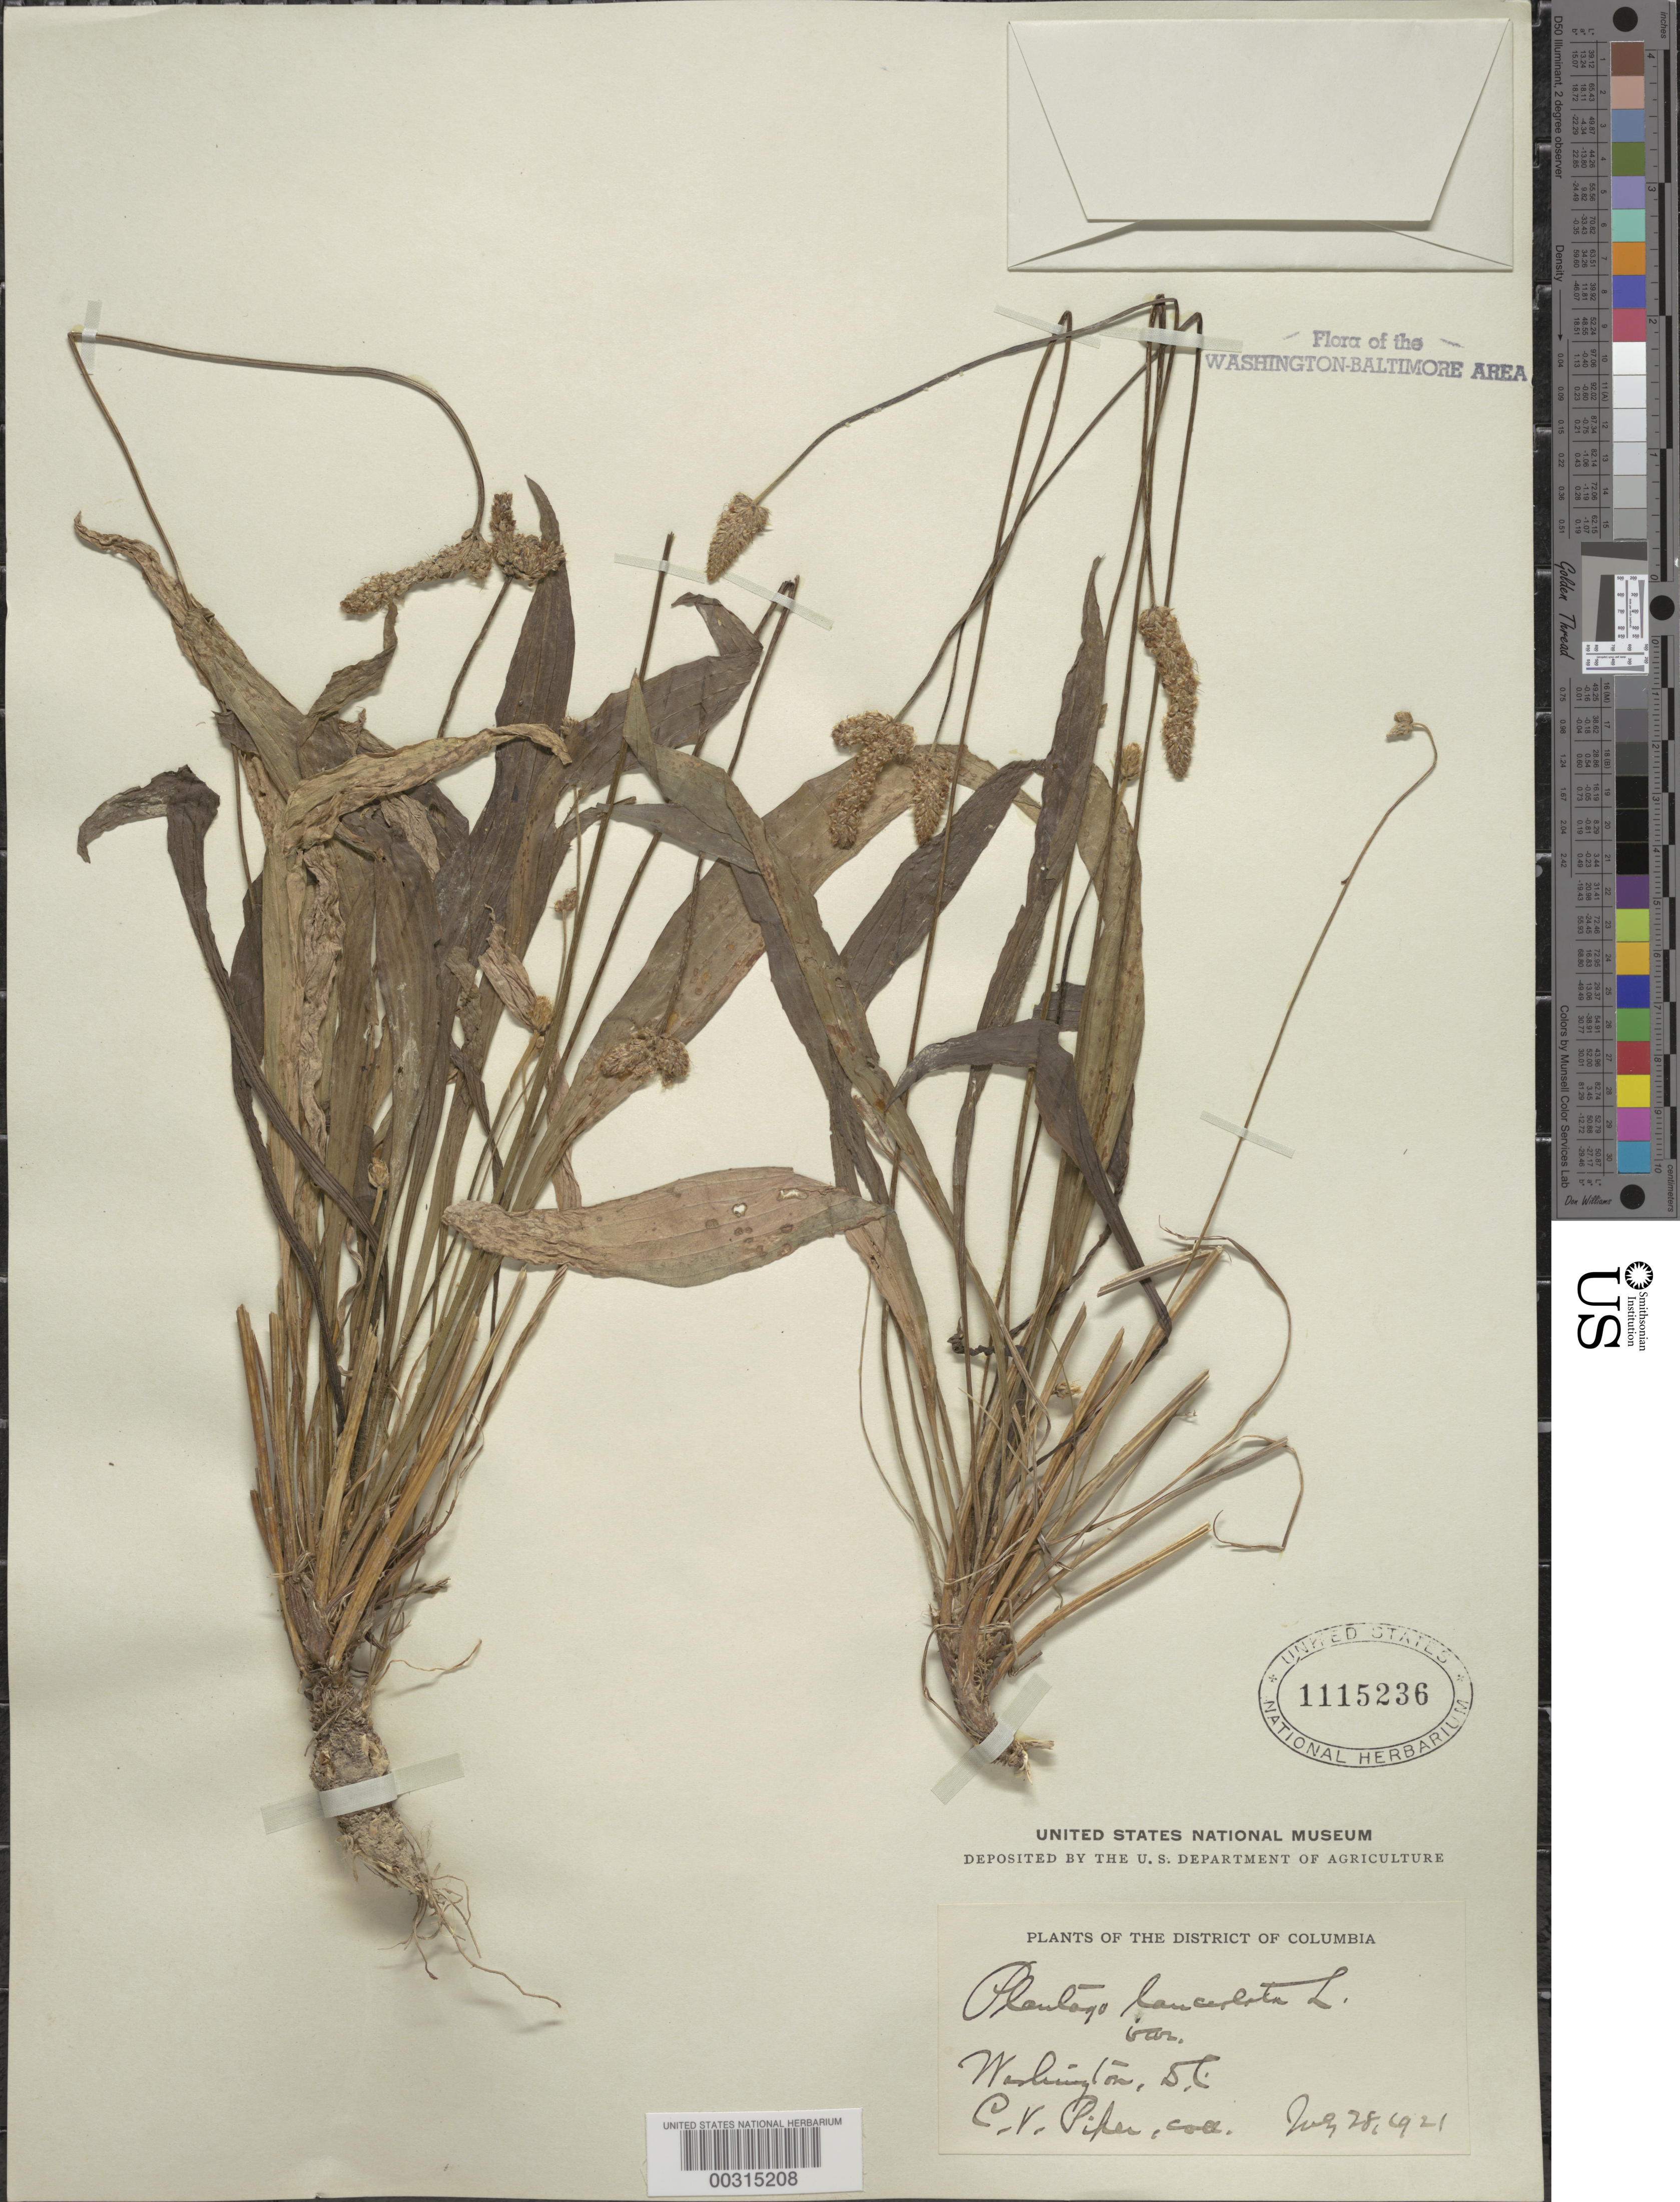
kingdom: Plantae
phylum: Tracheophyta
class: Magnoliopsida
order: Lamiales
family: Plantaginaceae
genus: Plantago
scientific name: Plantago lanceolata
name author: L.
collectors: C. Pikes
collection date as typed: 28 Jul 1921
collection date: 1921-07-28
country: United States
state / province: District of Columbia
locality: Washington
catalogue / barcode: US 1115236